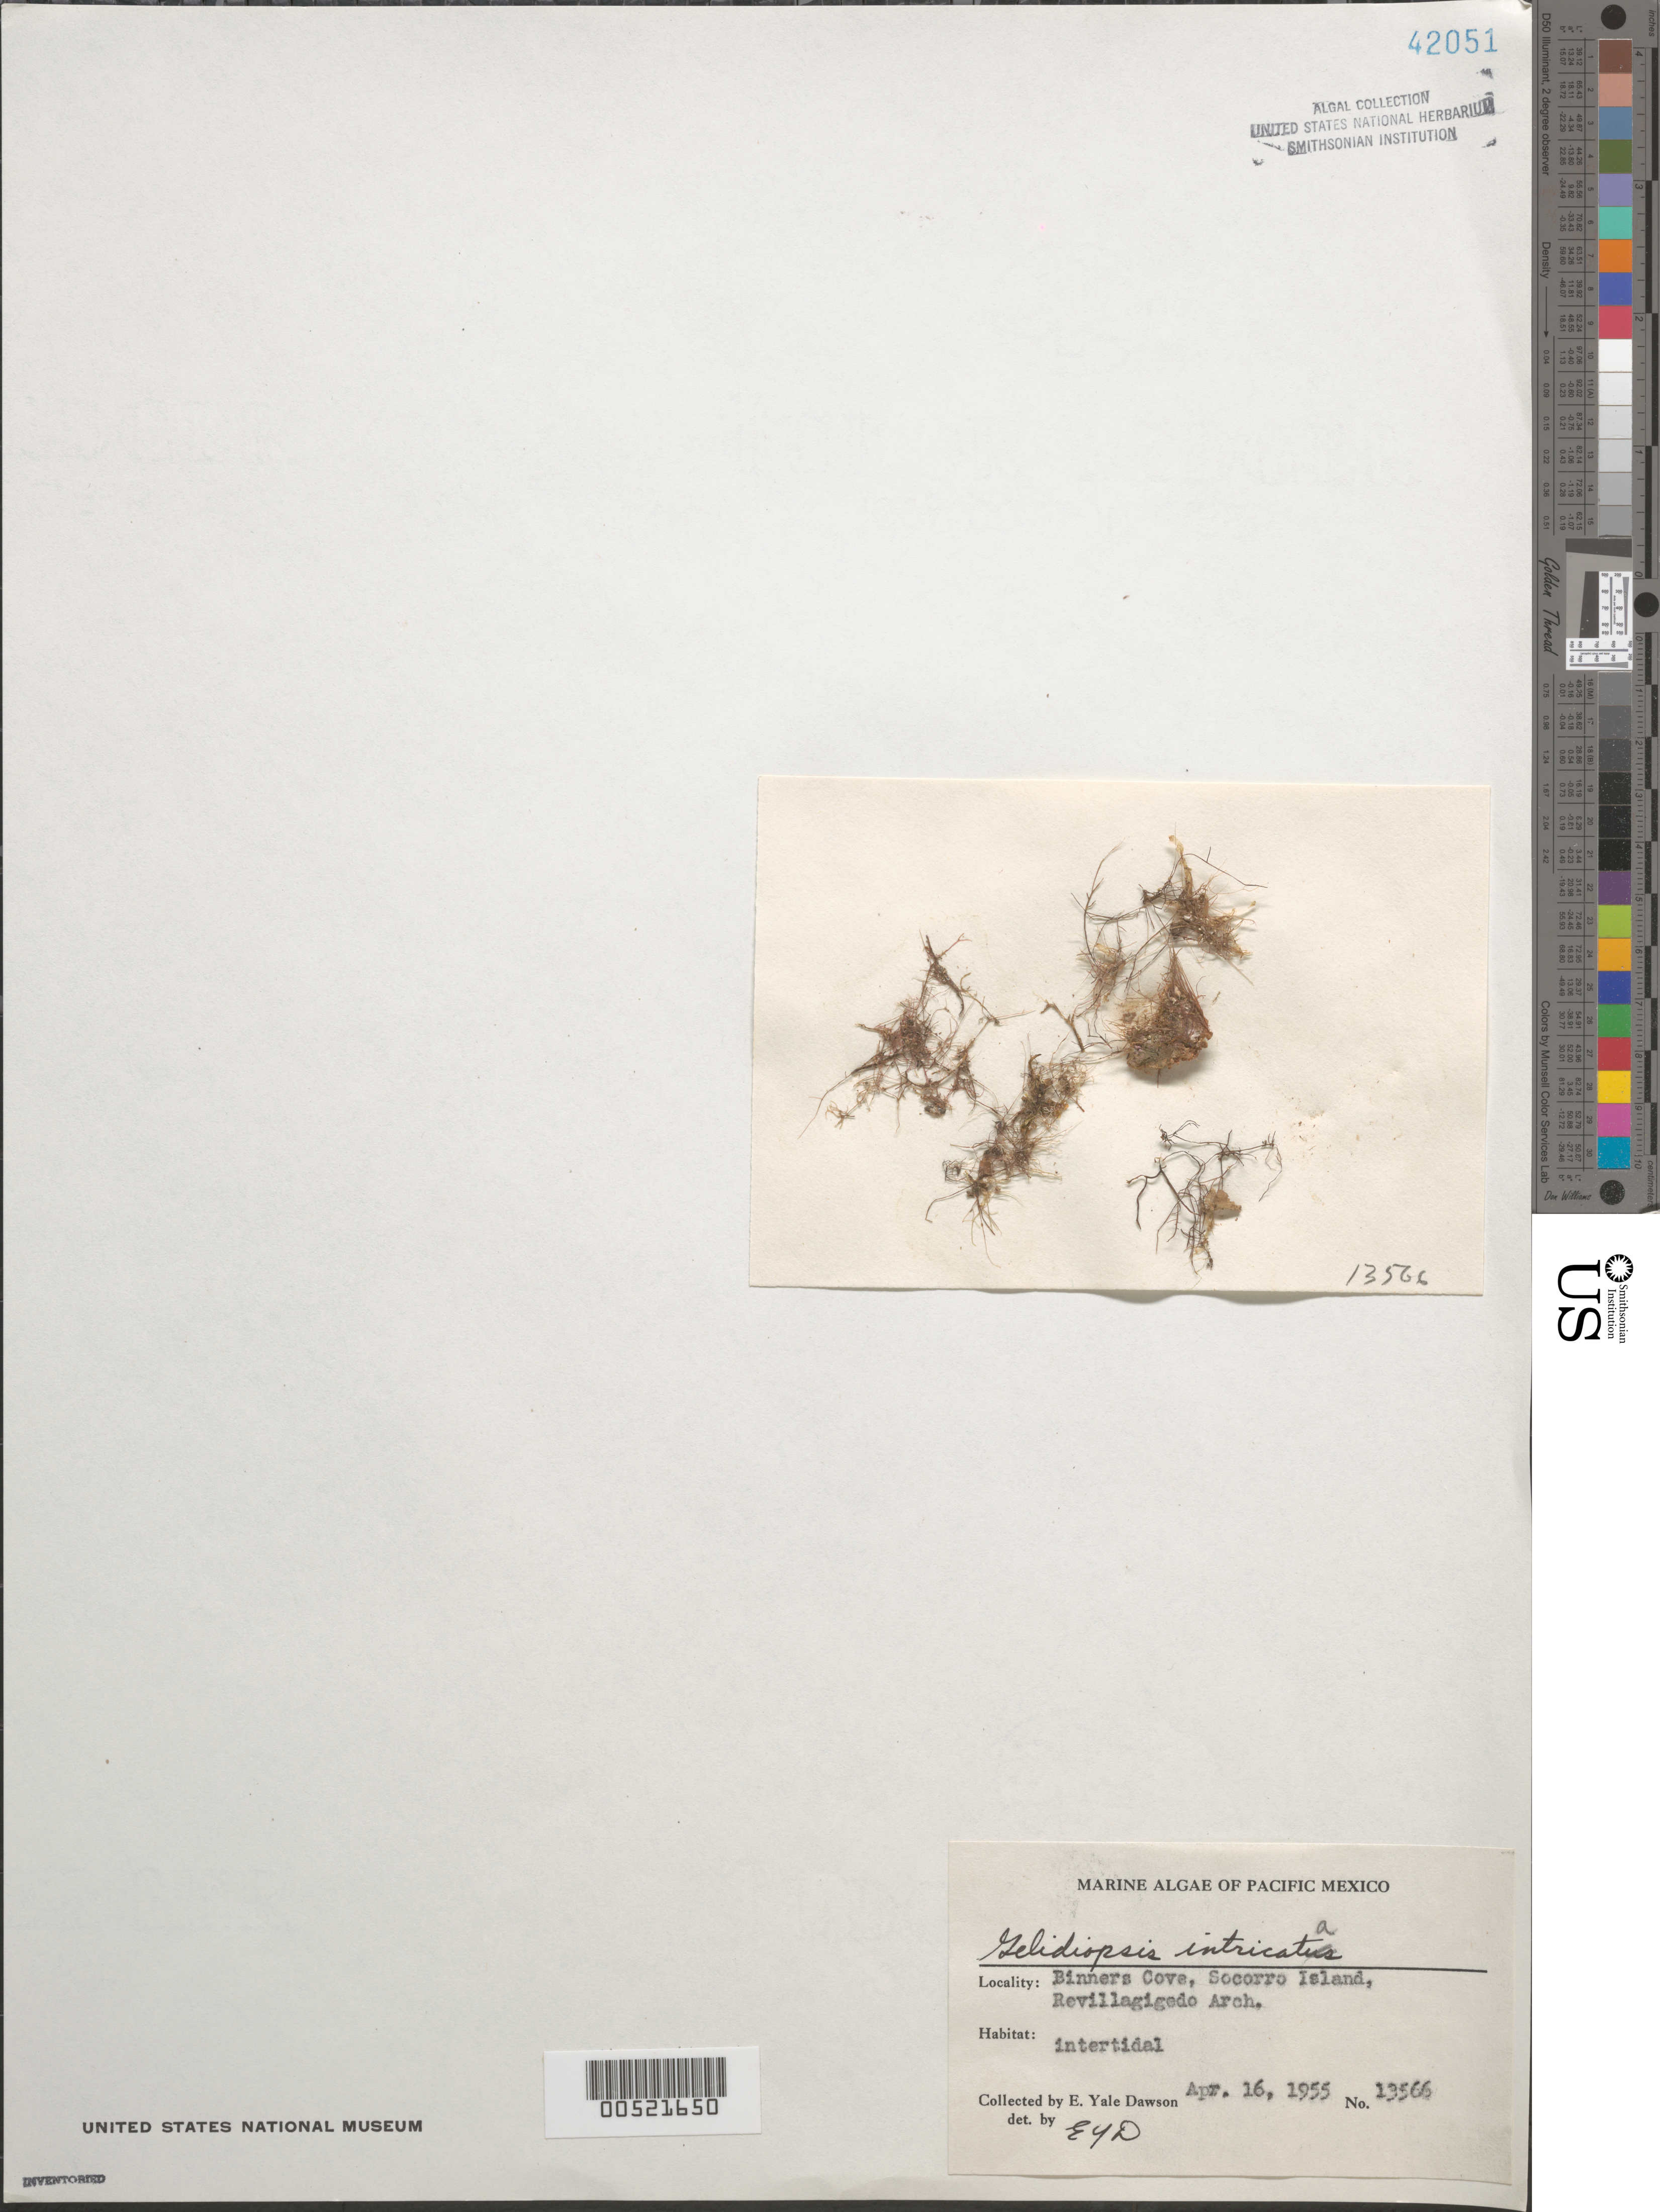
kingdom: Plantae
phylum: Rhodophyta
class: Florideophyceae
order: Rhodymeniales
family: Lomentariaceae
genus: Ceratodictyon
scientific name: Ceratodictyon intricatum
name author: (C. Agardh) R.E. Norris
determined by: Algae name updating Project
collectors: E. Y. Dawson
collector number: EYD 13566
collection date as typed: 16 Apr 1955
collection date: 1955-04-16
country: Mexico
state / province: Colima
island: Isla Socorro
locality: Binners Cove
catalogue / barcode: US 42051